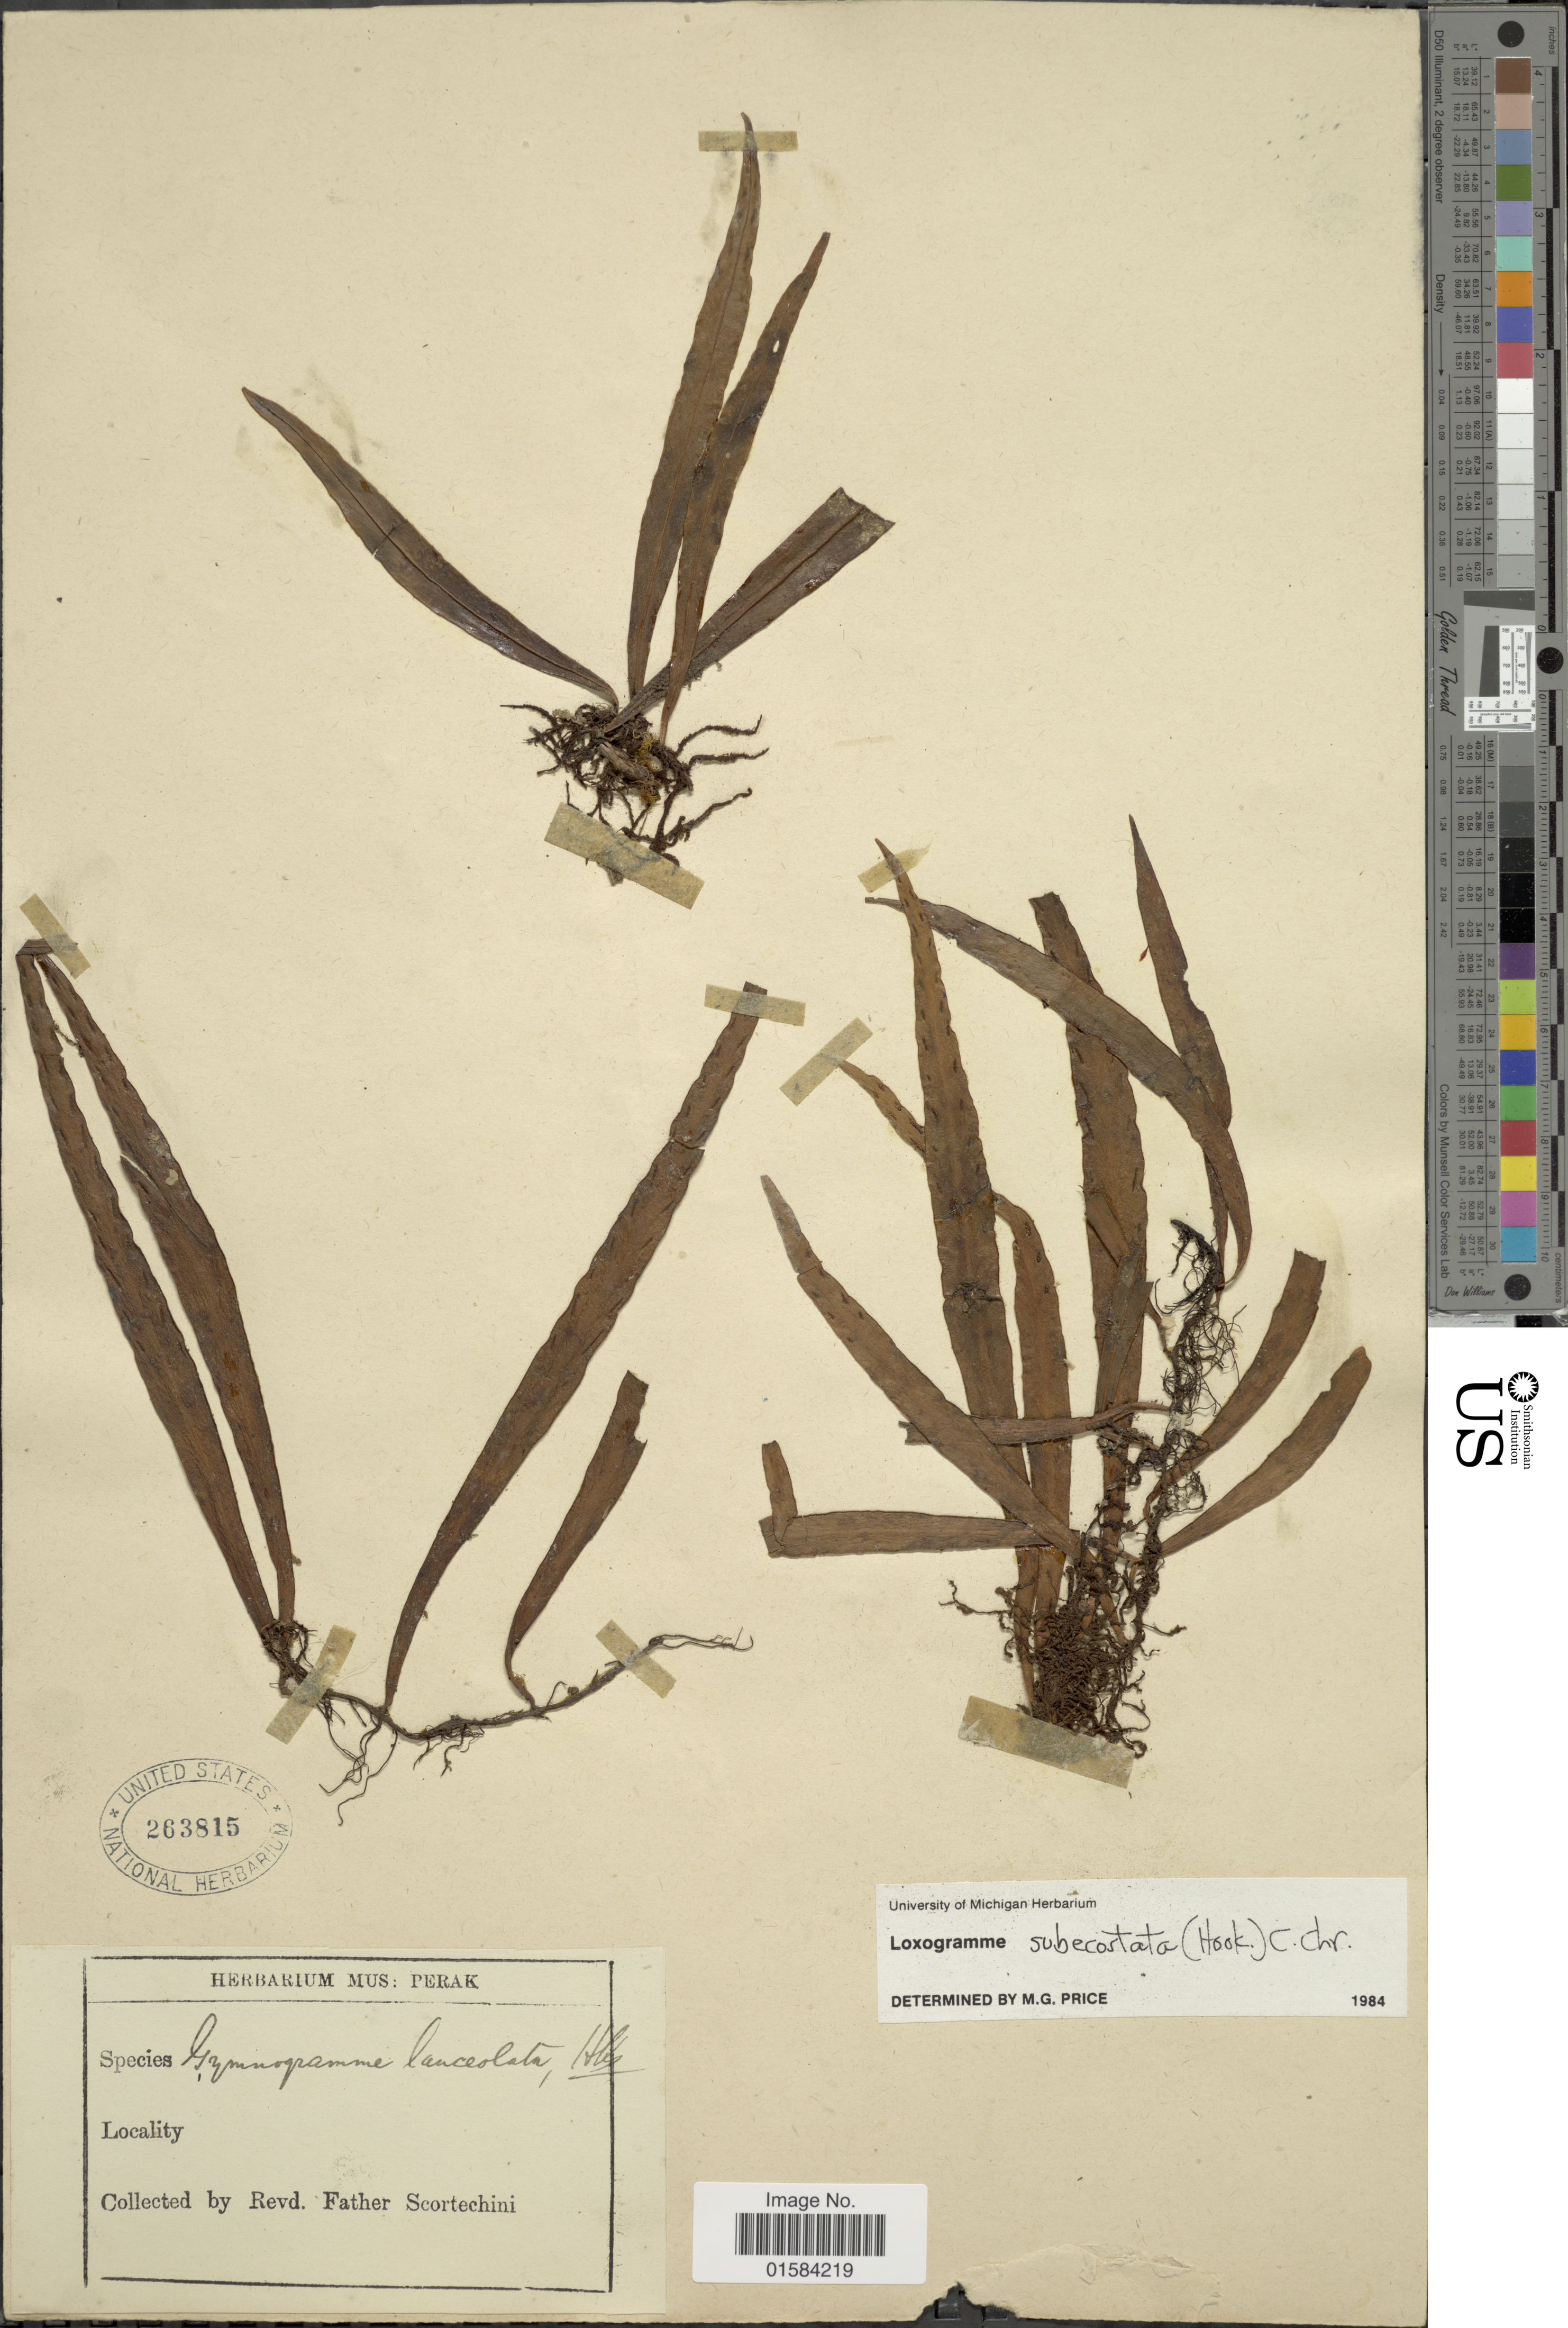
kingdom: Plantae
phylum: Tracheophyta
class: Polypodiopsida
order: Polypodiales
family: Polypodiaceae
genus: Loxogramme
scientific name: Loxogramme subecostata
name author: (Hook.) C. Chr.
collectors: Fr. Scortechini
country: Malaysia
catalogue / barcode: US 263815